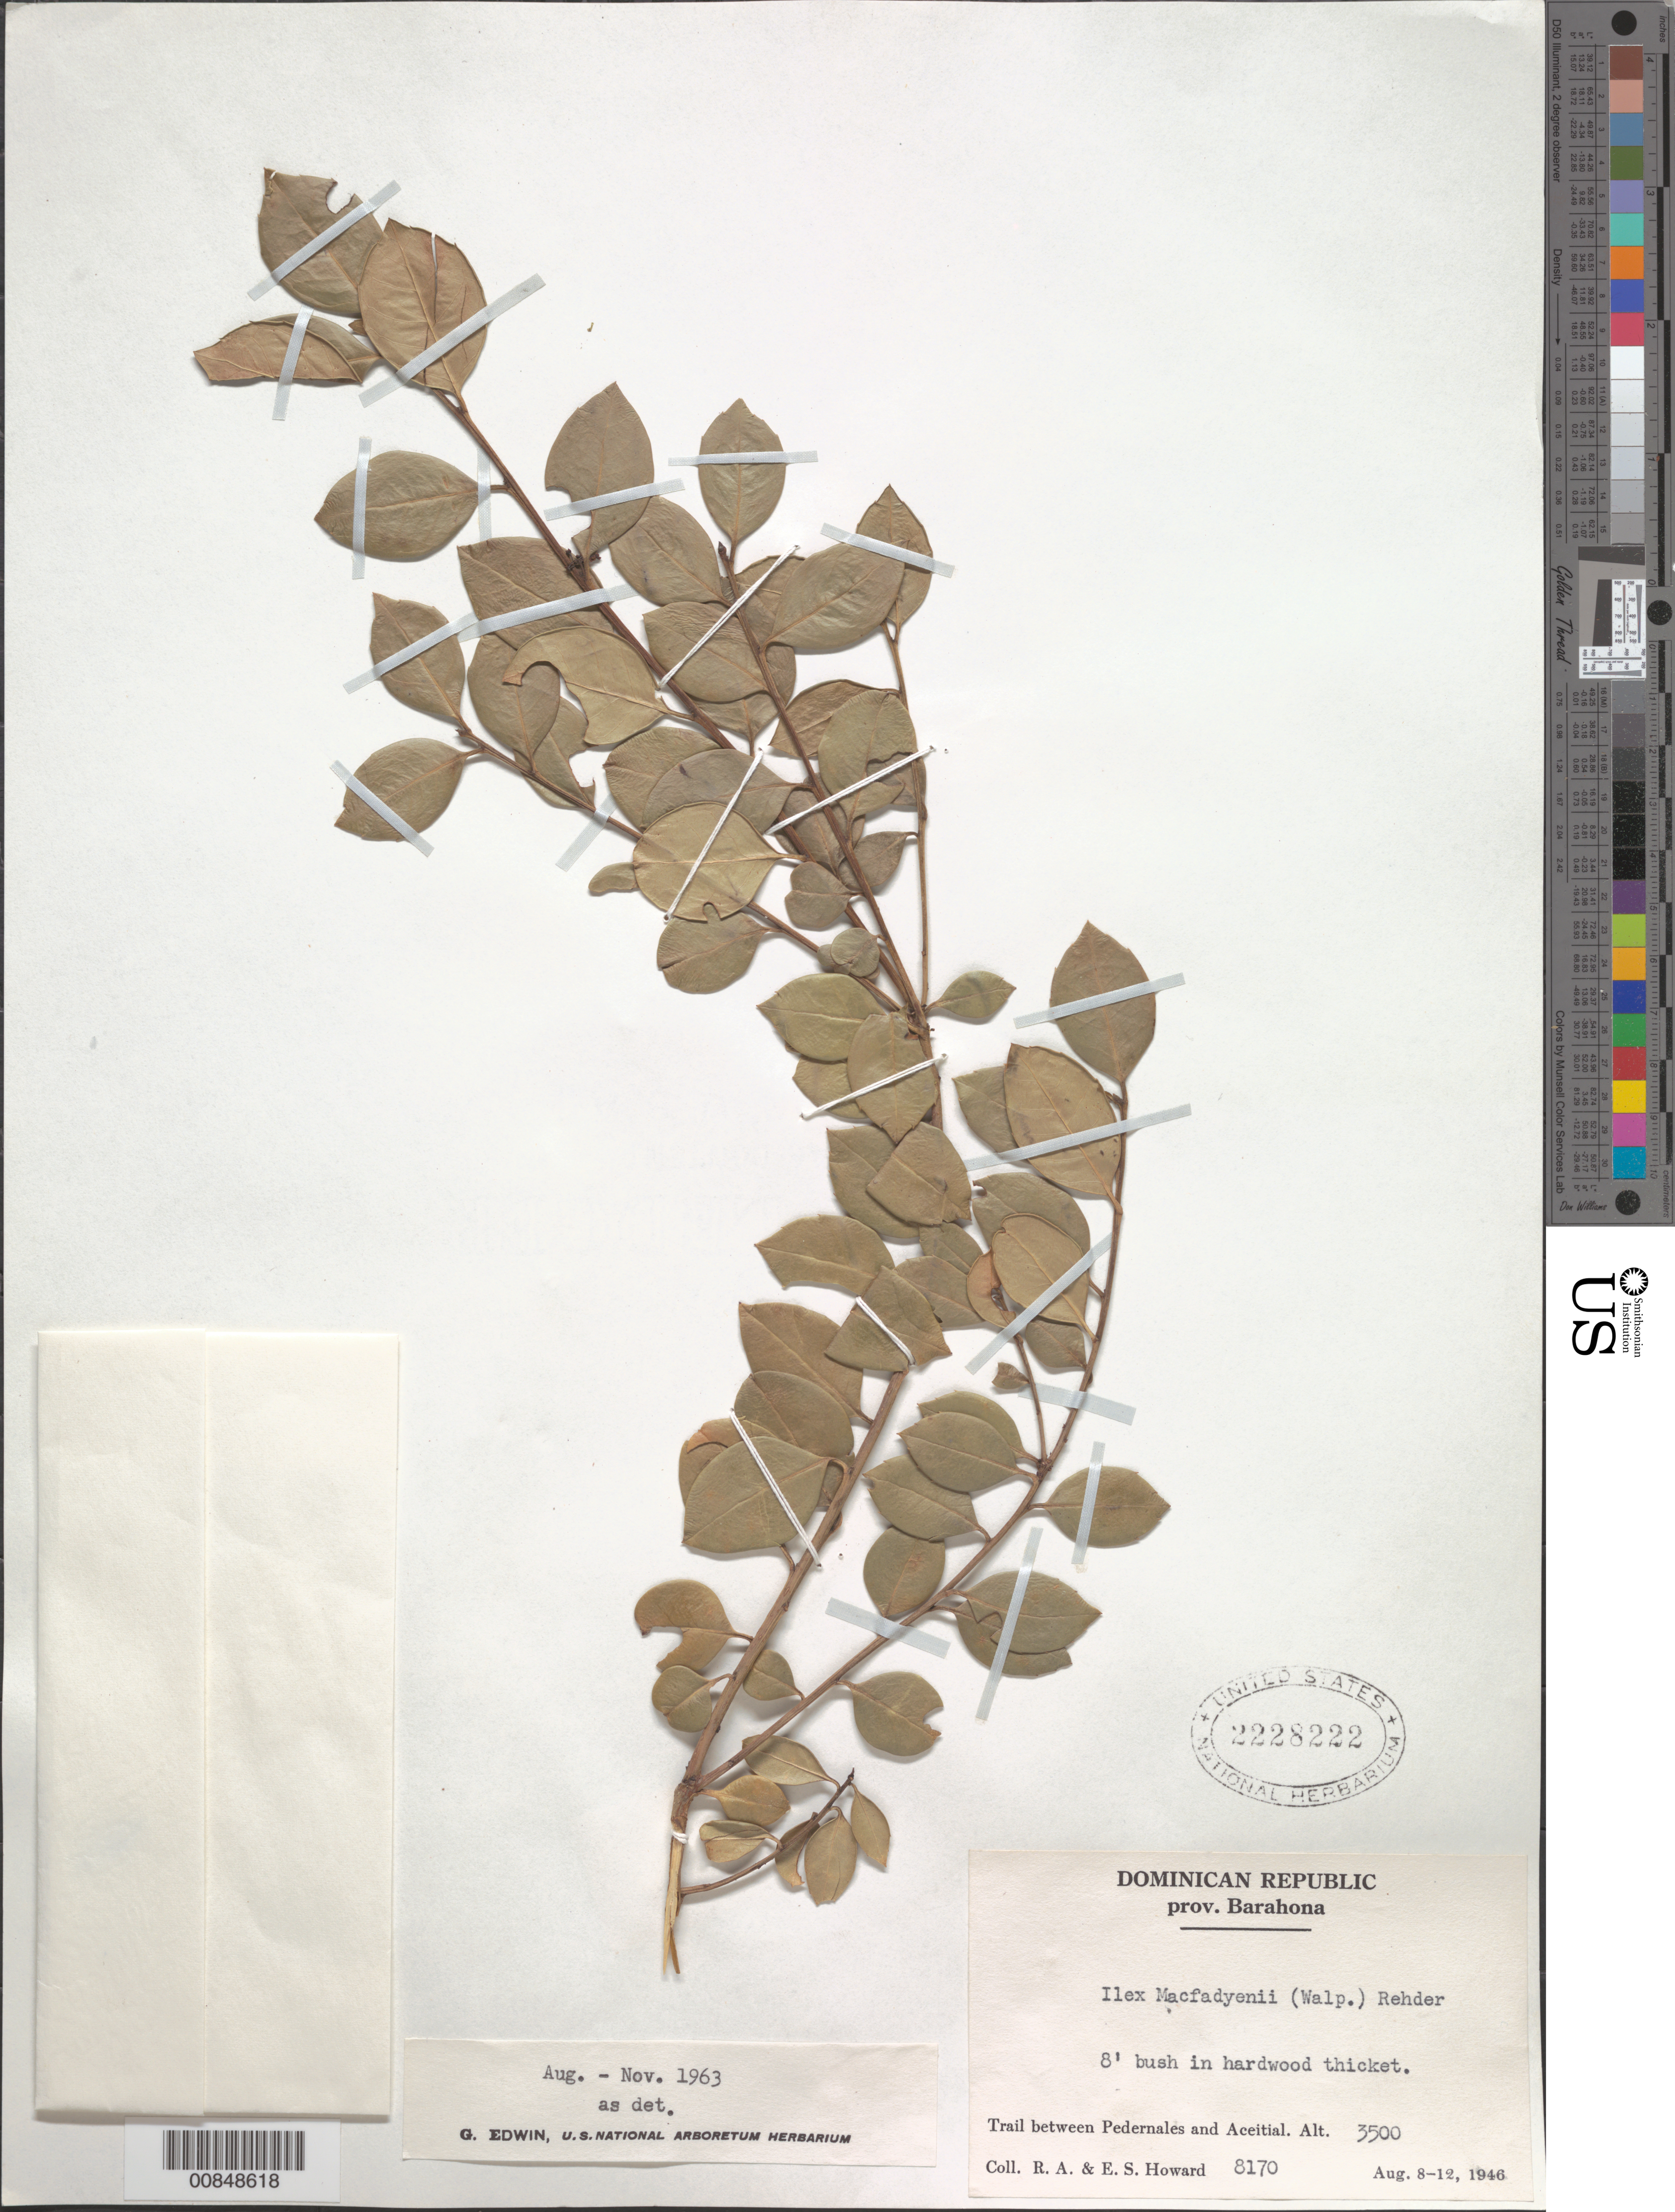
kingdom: Plantae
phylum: Tracheophyta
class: Magnoliopsida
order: Aquifoliales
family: Aquifoliaceae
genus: Ilex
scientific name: Ilex macfadyenii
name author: Rehder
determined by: Edwin, G.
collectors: R. A. Howard & E. S. Howard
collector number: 8170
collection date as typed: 08 Aug 1946 to 12 Aug 1946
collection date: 1946-08-08/1946-08-12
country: Dominican Republic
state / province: Barahona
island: Hispaniola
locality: Trail between Pedernales and Aceitial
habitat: In hardwood thicket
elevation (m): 3500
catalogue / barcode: US 2228222